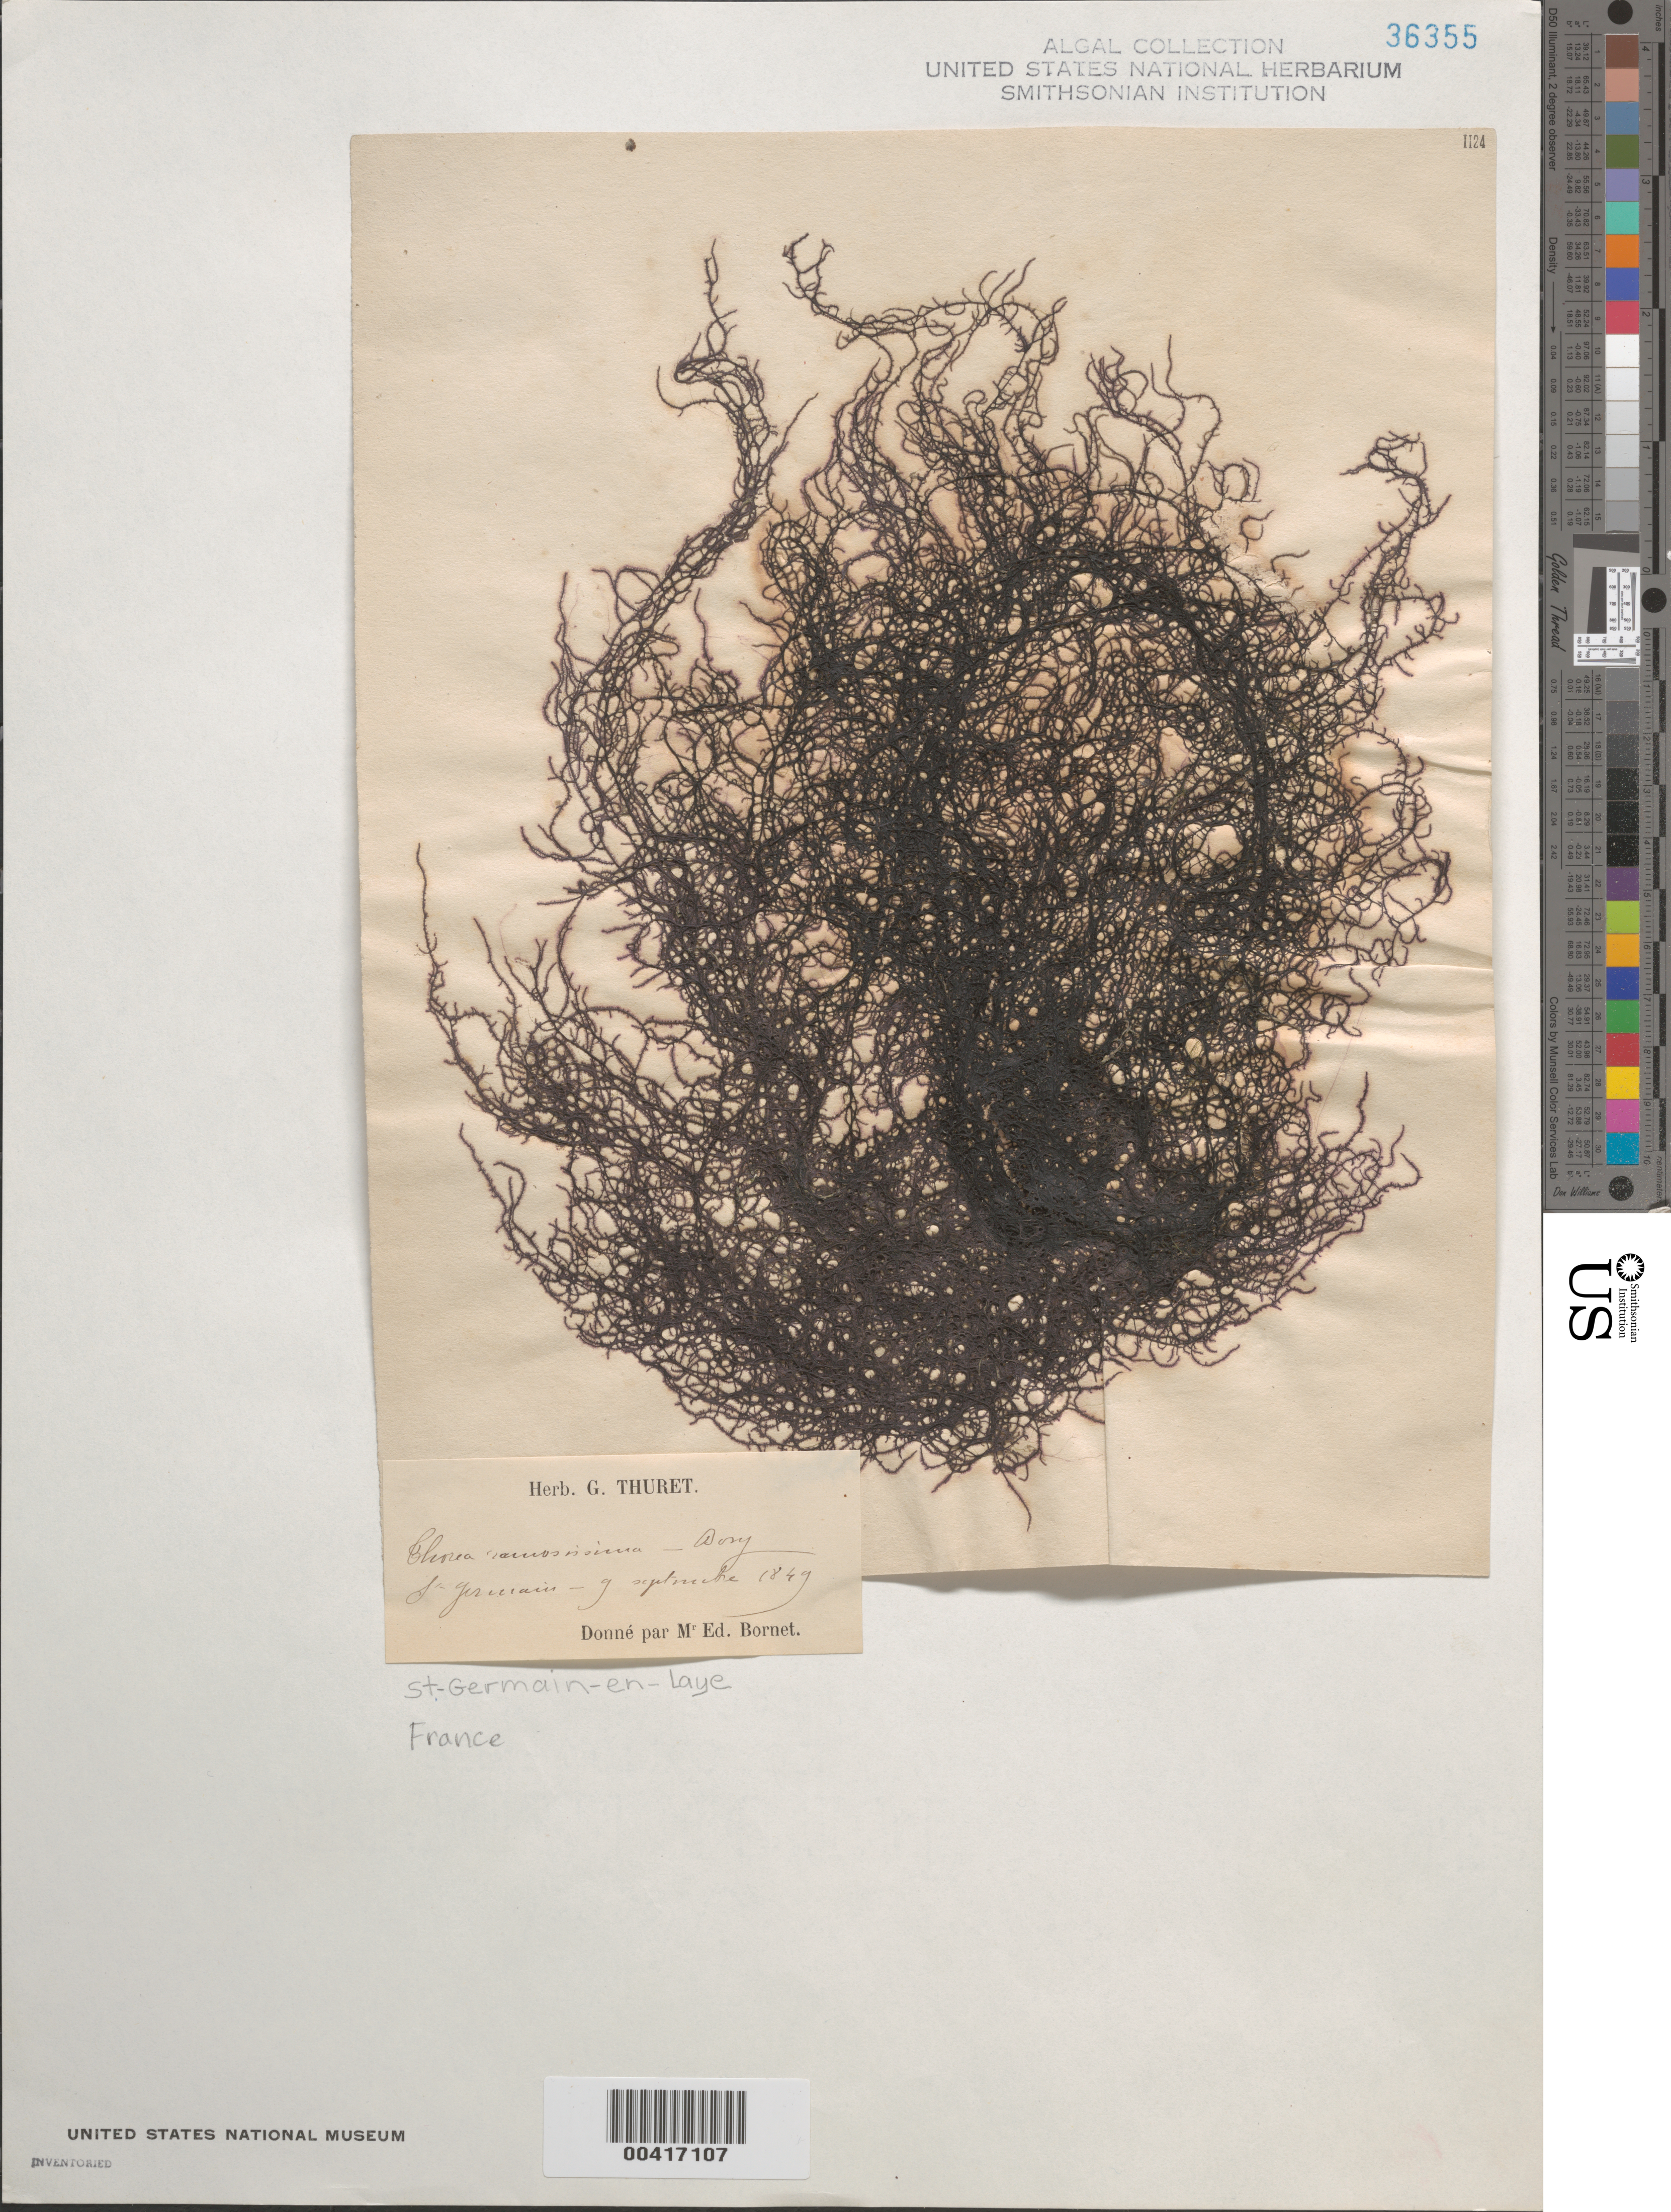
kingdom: Plantae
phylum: Rhodophyta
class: Florideophyceae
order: Thoreales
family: Thoreaceae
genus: Thorea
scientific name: Thorea hispida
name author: (Thore) N.A. Desvaux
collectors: Thuret, G. (herbarium)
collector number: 1124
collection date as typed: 09 Sep 1849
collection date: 1849-09-09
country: France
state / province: Île-de-france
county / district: Yvelines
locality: St.-Germain-en-Laye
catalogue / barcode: US 36355